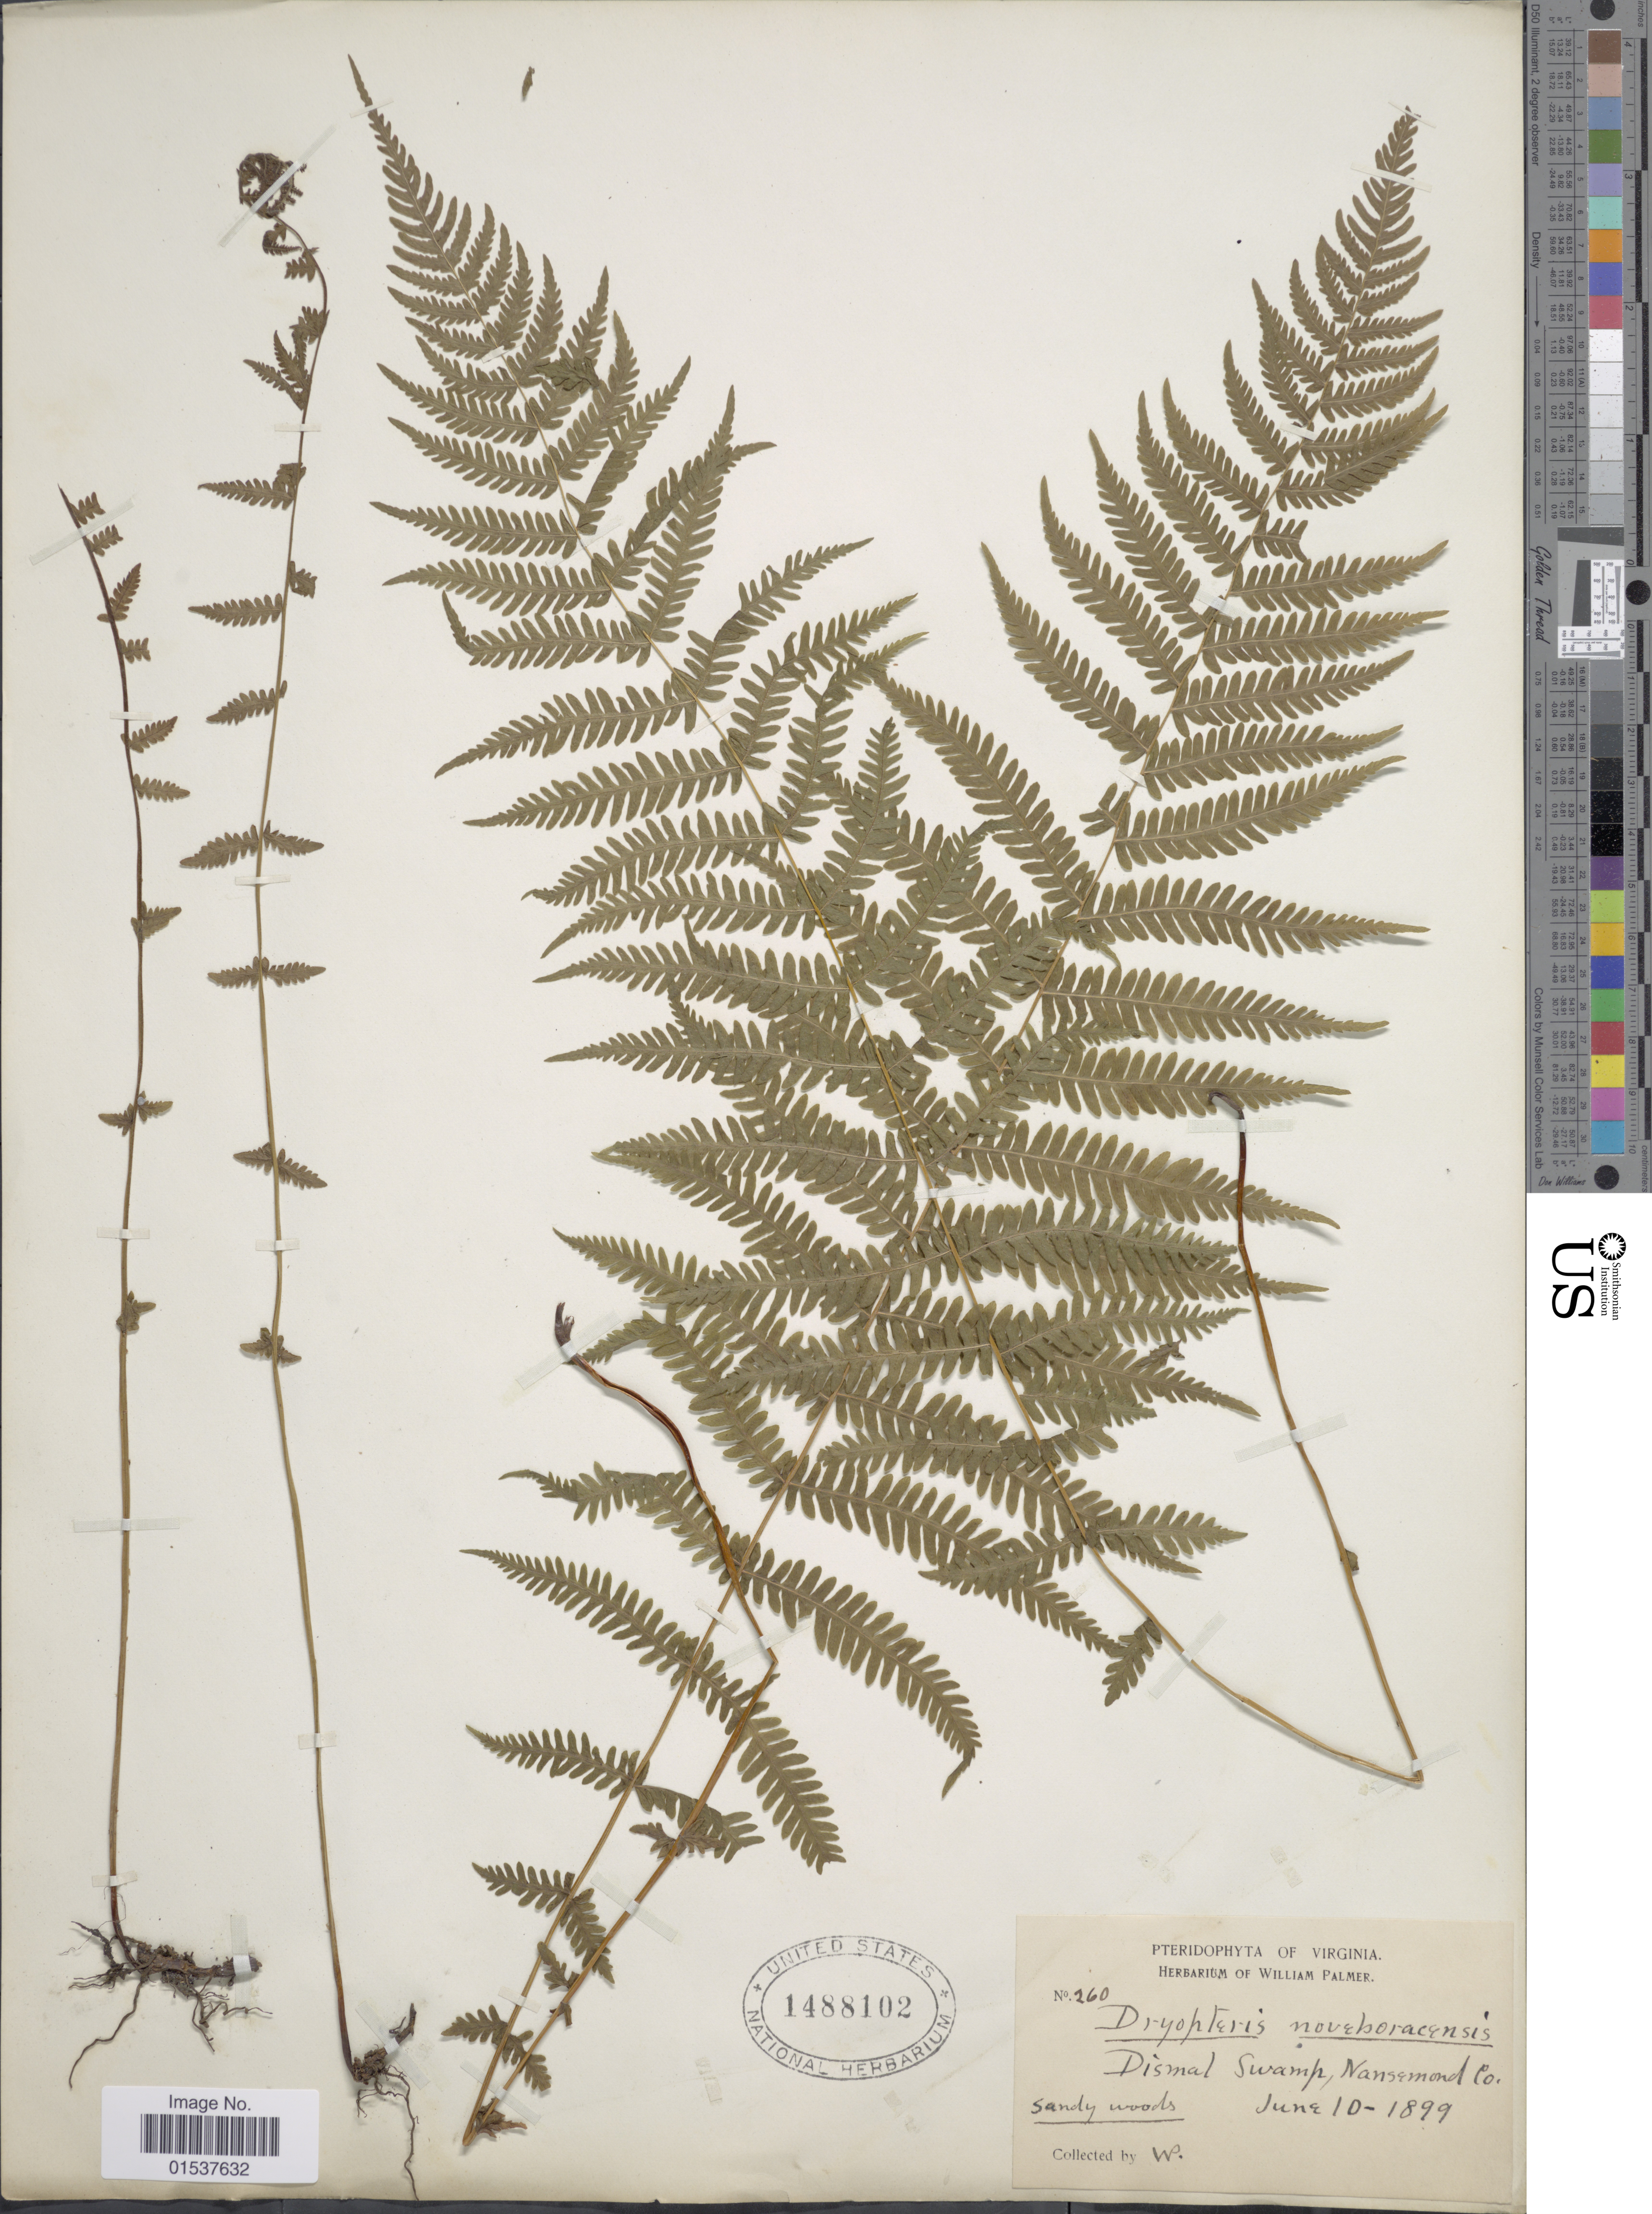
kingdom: Plantae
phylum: Tracheophyta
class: Polypodiopsida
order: Polypodiales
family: Thelypteridaceae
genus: Parathelypteris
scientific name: Parathelypteris noveboracensis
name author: (L.) Ching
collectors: W. Palmer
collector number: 260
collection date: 1899-06-10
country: United States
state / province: Virginia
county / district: City of Suffolk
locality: Dismal Swamp, Nansemond Co. (merged into City of Suffolk 1950's-70's)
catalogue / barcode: US 1488102